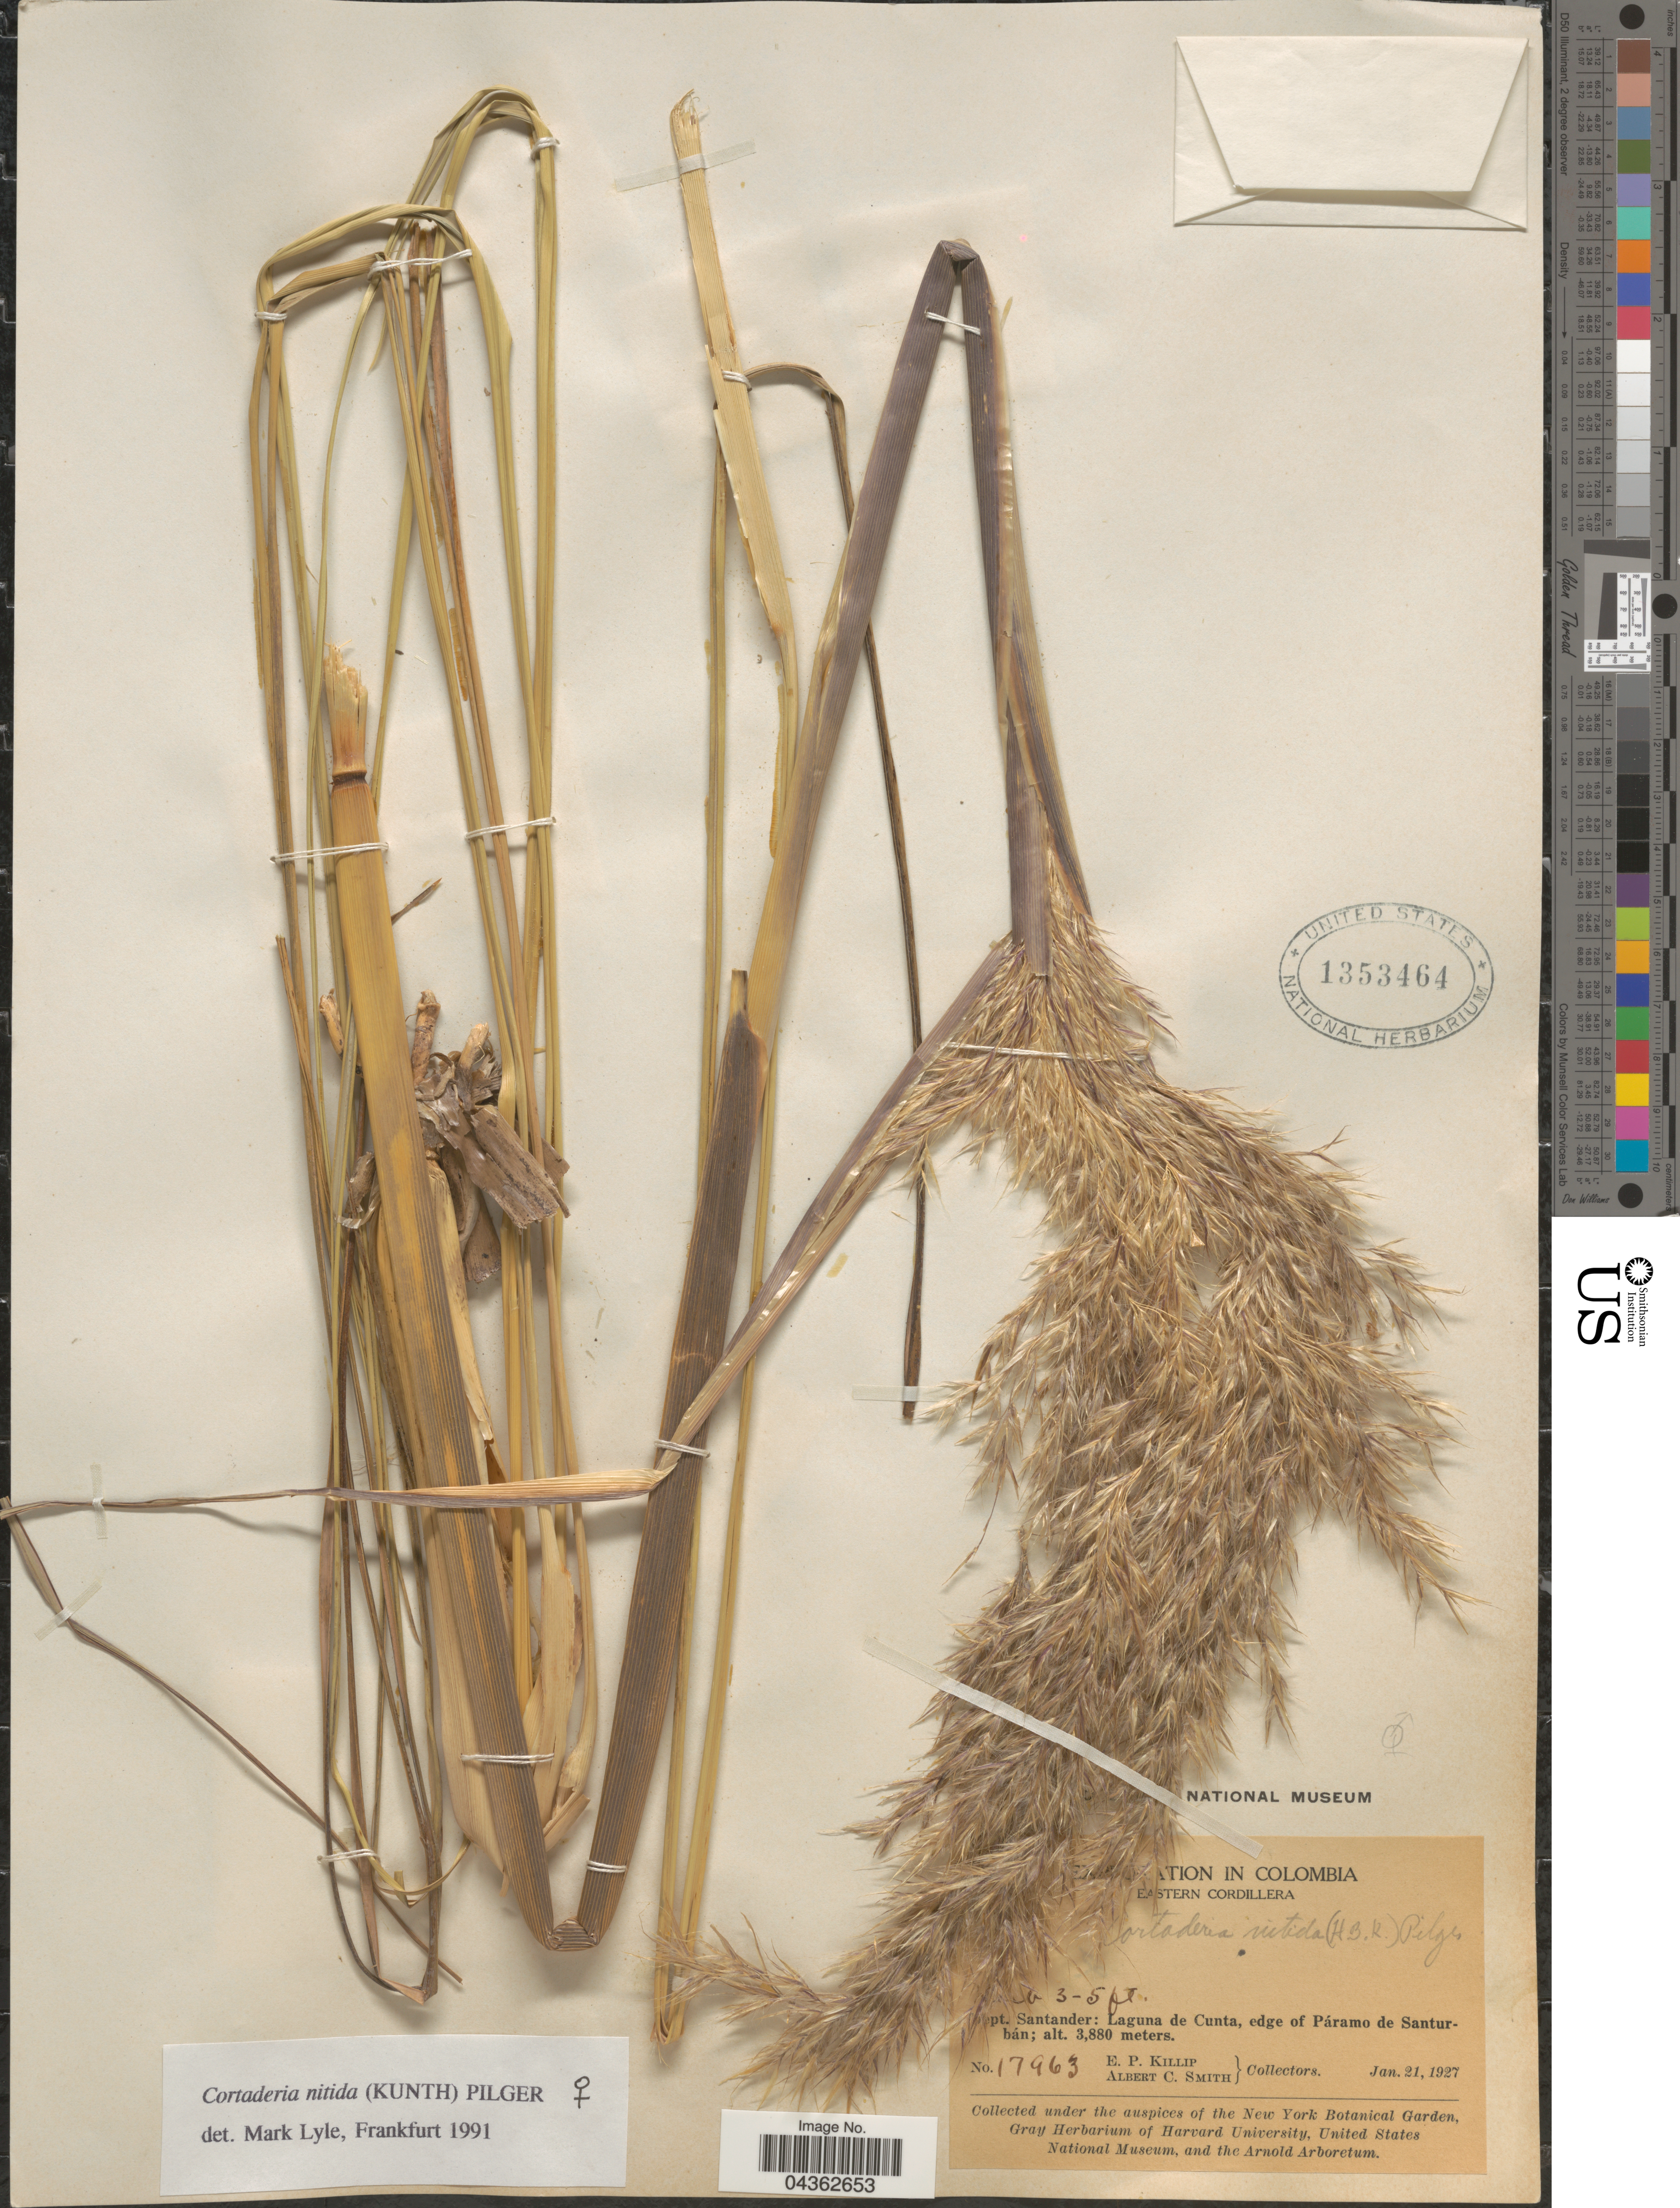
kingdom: Plantae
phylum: Tracheophyta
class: Liliopsida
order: Poales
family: Poaceae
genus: Cortaderia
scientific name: Cortaderia nitida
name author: (Kunth) Pilg.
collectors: E. P. Killip & A. C. Smith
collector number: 17963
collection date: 1927-01-21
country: Colombia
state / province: Santander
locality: Exploration in Colombia. Eastern Cordillera. Dept. Santander: Laguna de Cunta, edge of Páramo de Santurbán.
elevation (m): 3880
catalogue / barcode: US 1353464